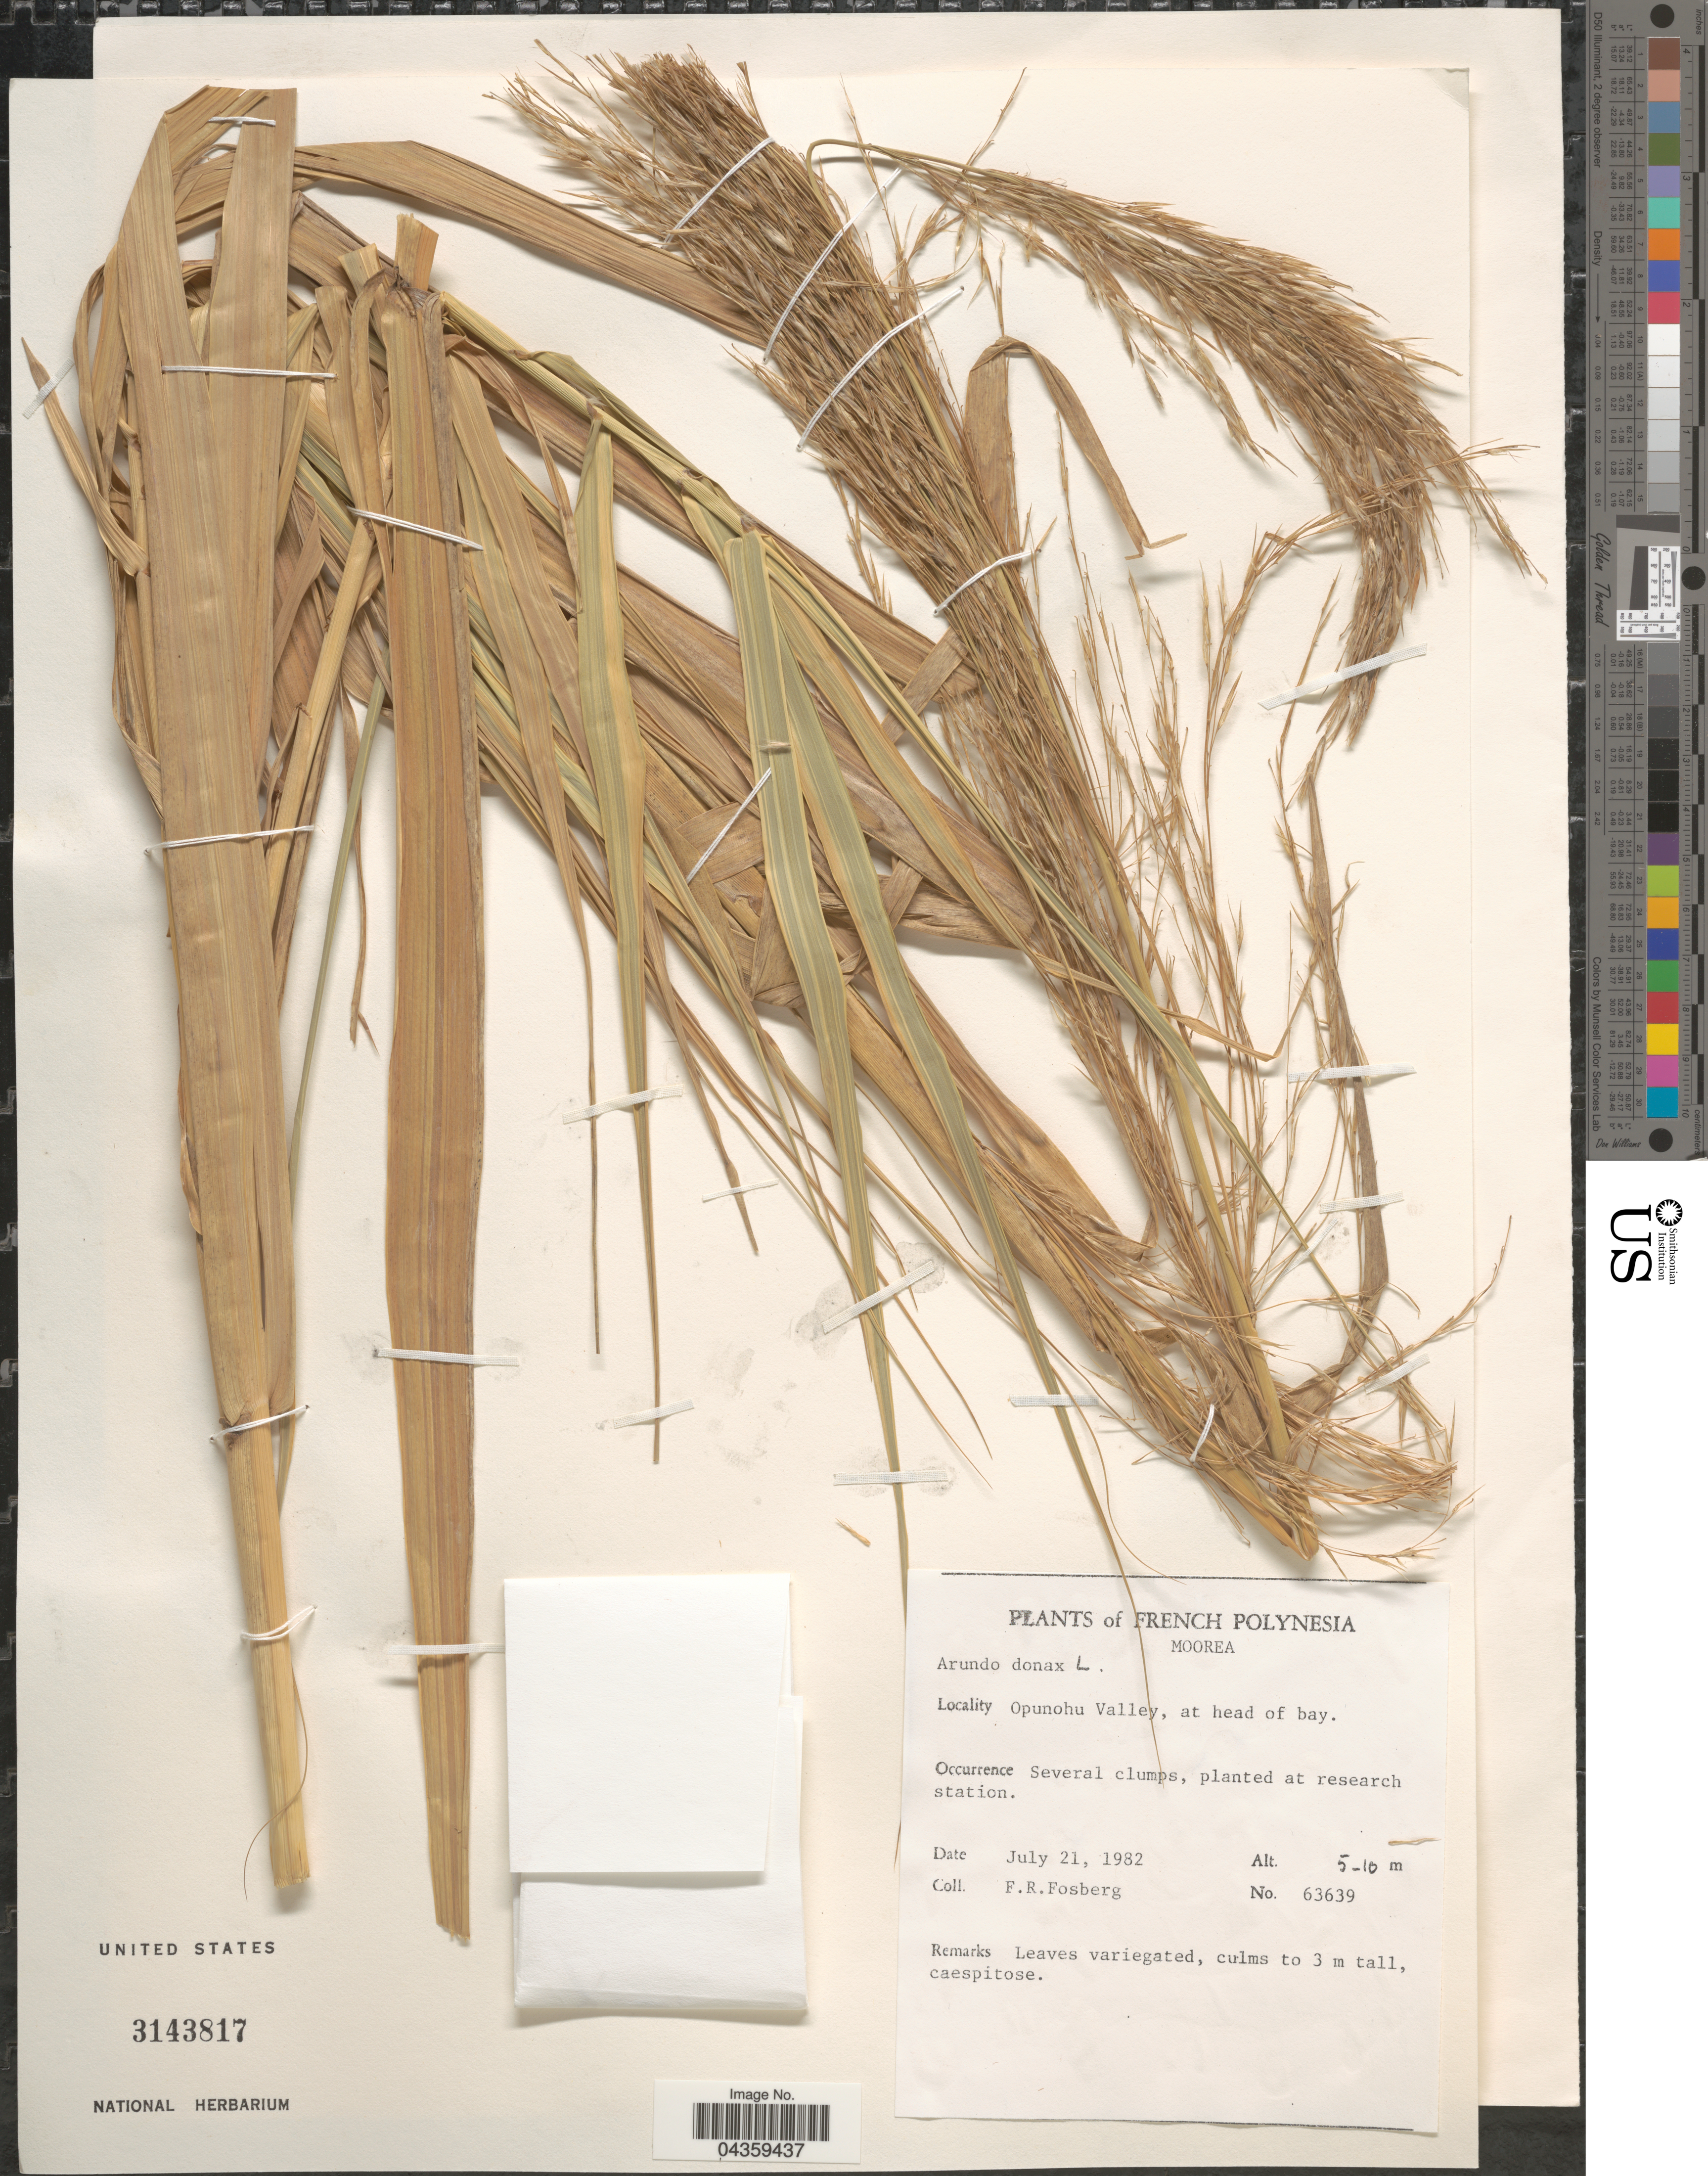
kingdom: Plantae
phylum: Tracheophyta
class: Liliopsida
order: Poales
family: Poaceae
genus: Arundo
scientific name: Arundo donax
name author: L.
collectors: F. R. Fosberg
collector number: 63639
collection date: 1982-07-21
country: French Polynesia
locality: Moorea. Opunohu Valley, at head of bay.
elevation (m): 5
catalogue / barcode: US 3143817